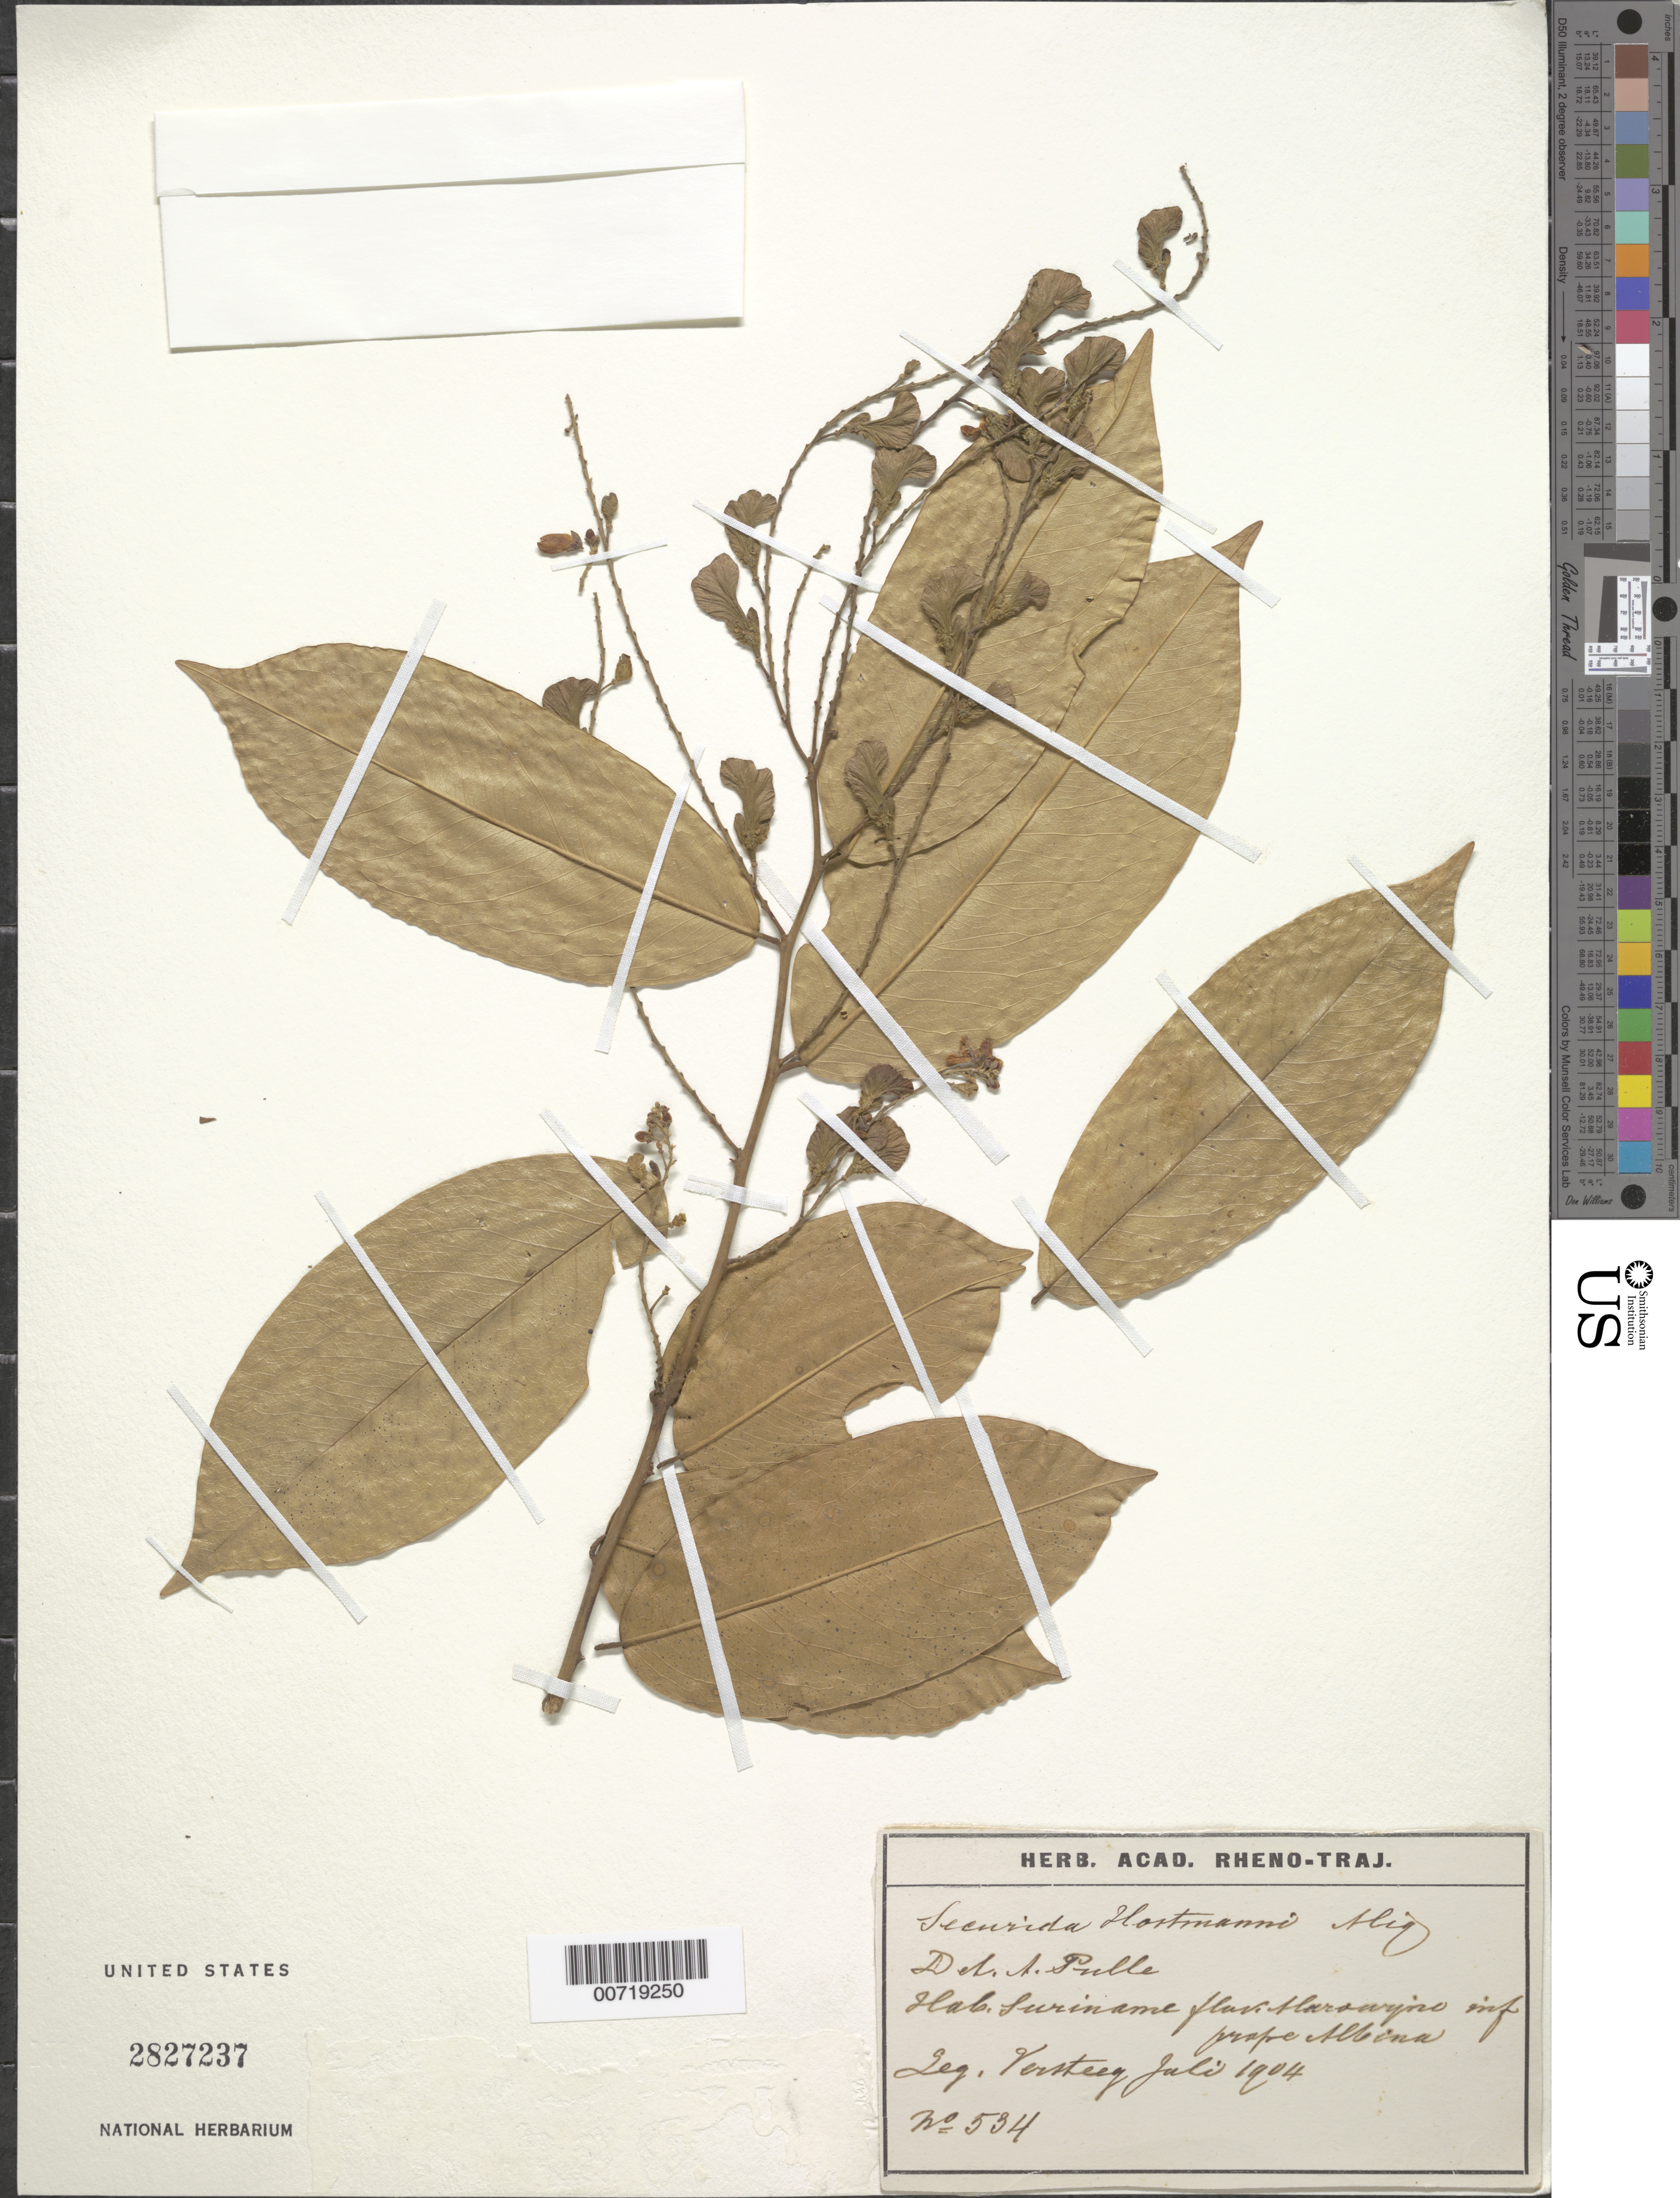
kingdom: Plantae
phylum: Tracheophyta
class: Magnoliopsida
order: Fabales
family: Polygalaceae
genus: Securidaca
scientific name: Securidaca paniculata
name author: Rich.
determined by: Utrecht, --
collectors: G. Versteeg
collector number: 534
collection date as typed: Jul-04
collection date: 2004-07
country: Suriname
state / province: Marowijne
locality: Albina, near, Marowijne R.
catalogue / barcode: US 2827237